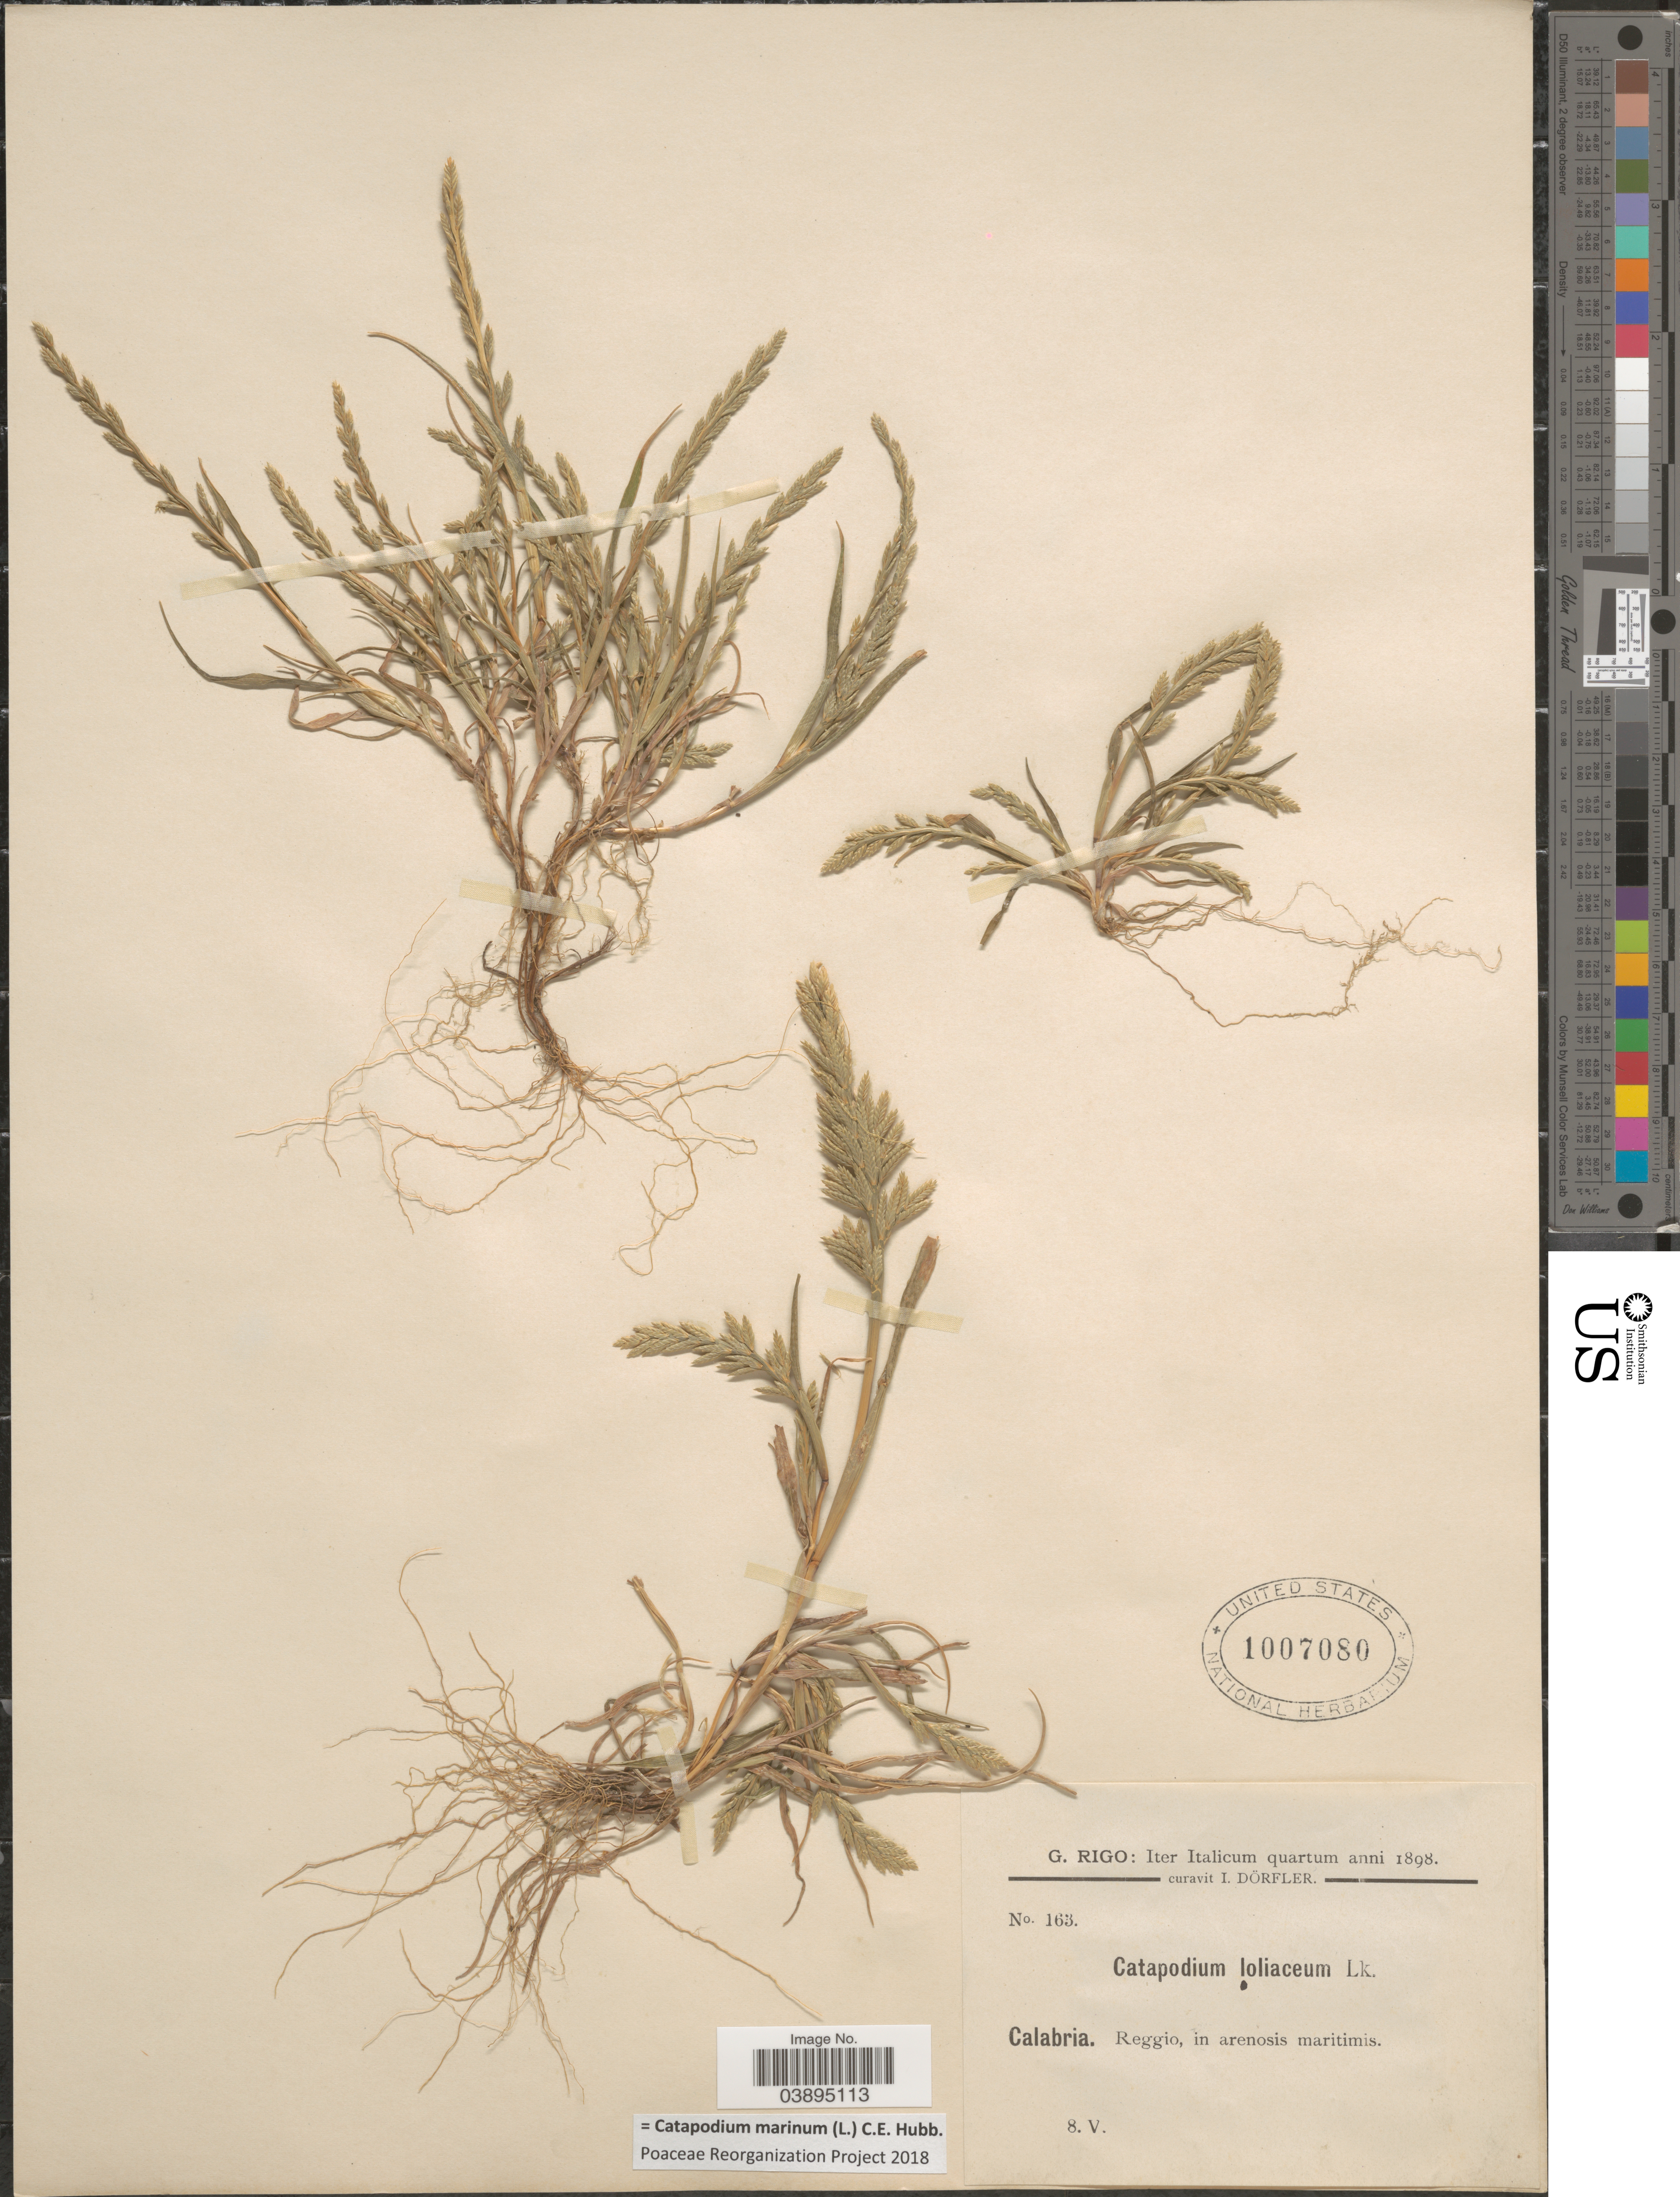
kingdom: Plantae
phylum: Tracheophyta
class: Liliopsida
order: Poales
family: Poaceae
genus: Catapodium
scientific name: Catapodium marinum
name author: (L.) C.E. Hubb.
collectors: G. Rigo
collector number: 163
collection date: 1898-05-08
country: Italy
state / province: Calabria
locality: Iter Italicum Quartum. Reggio, in arenosis maritimis.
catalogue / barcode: US 1007080